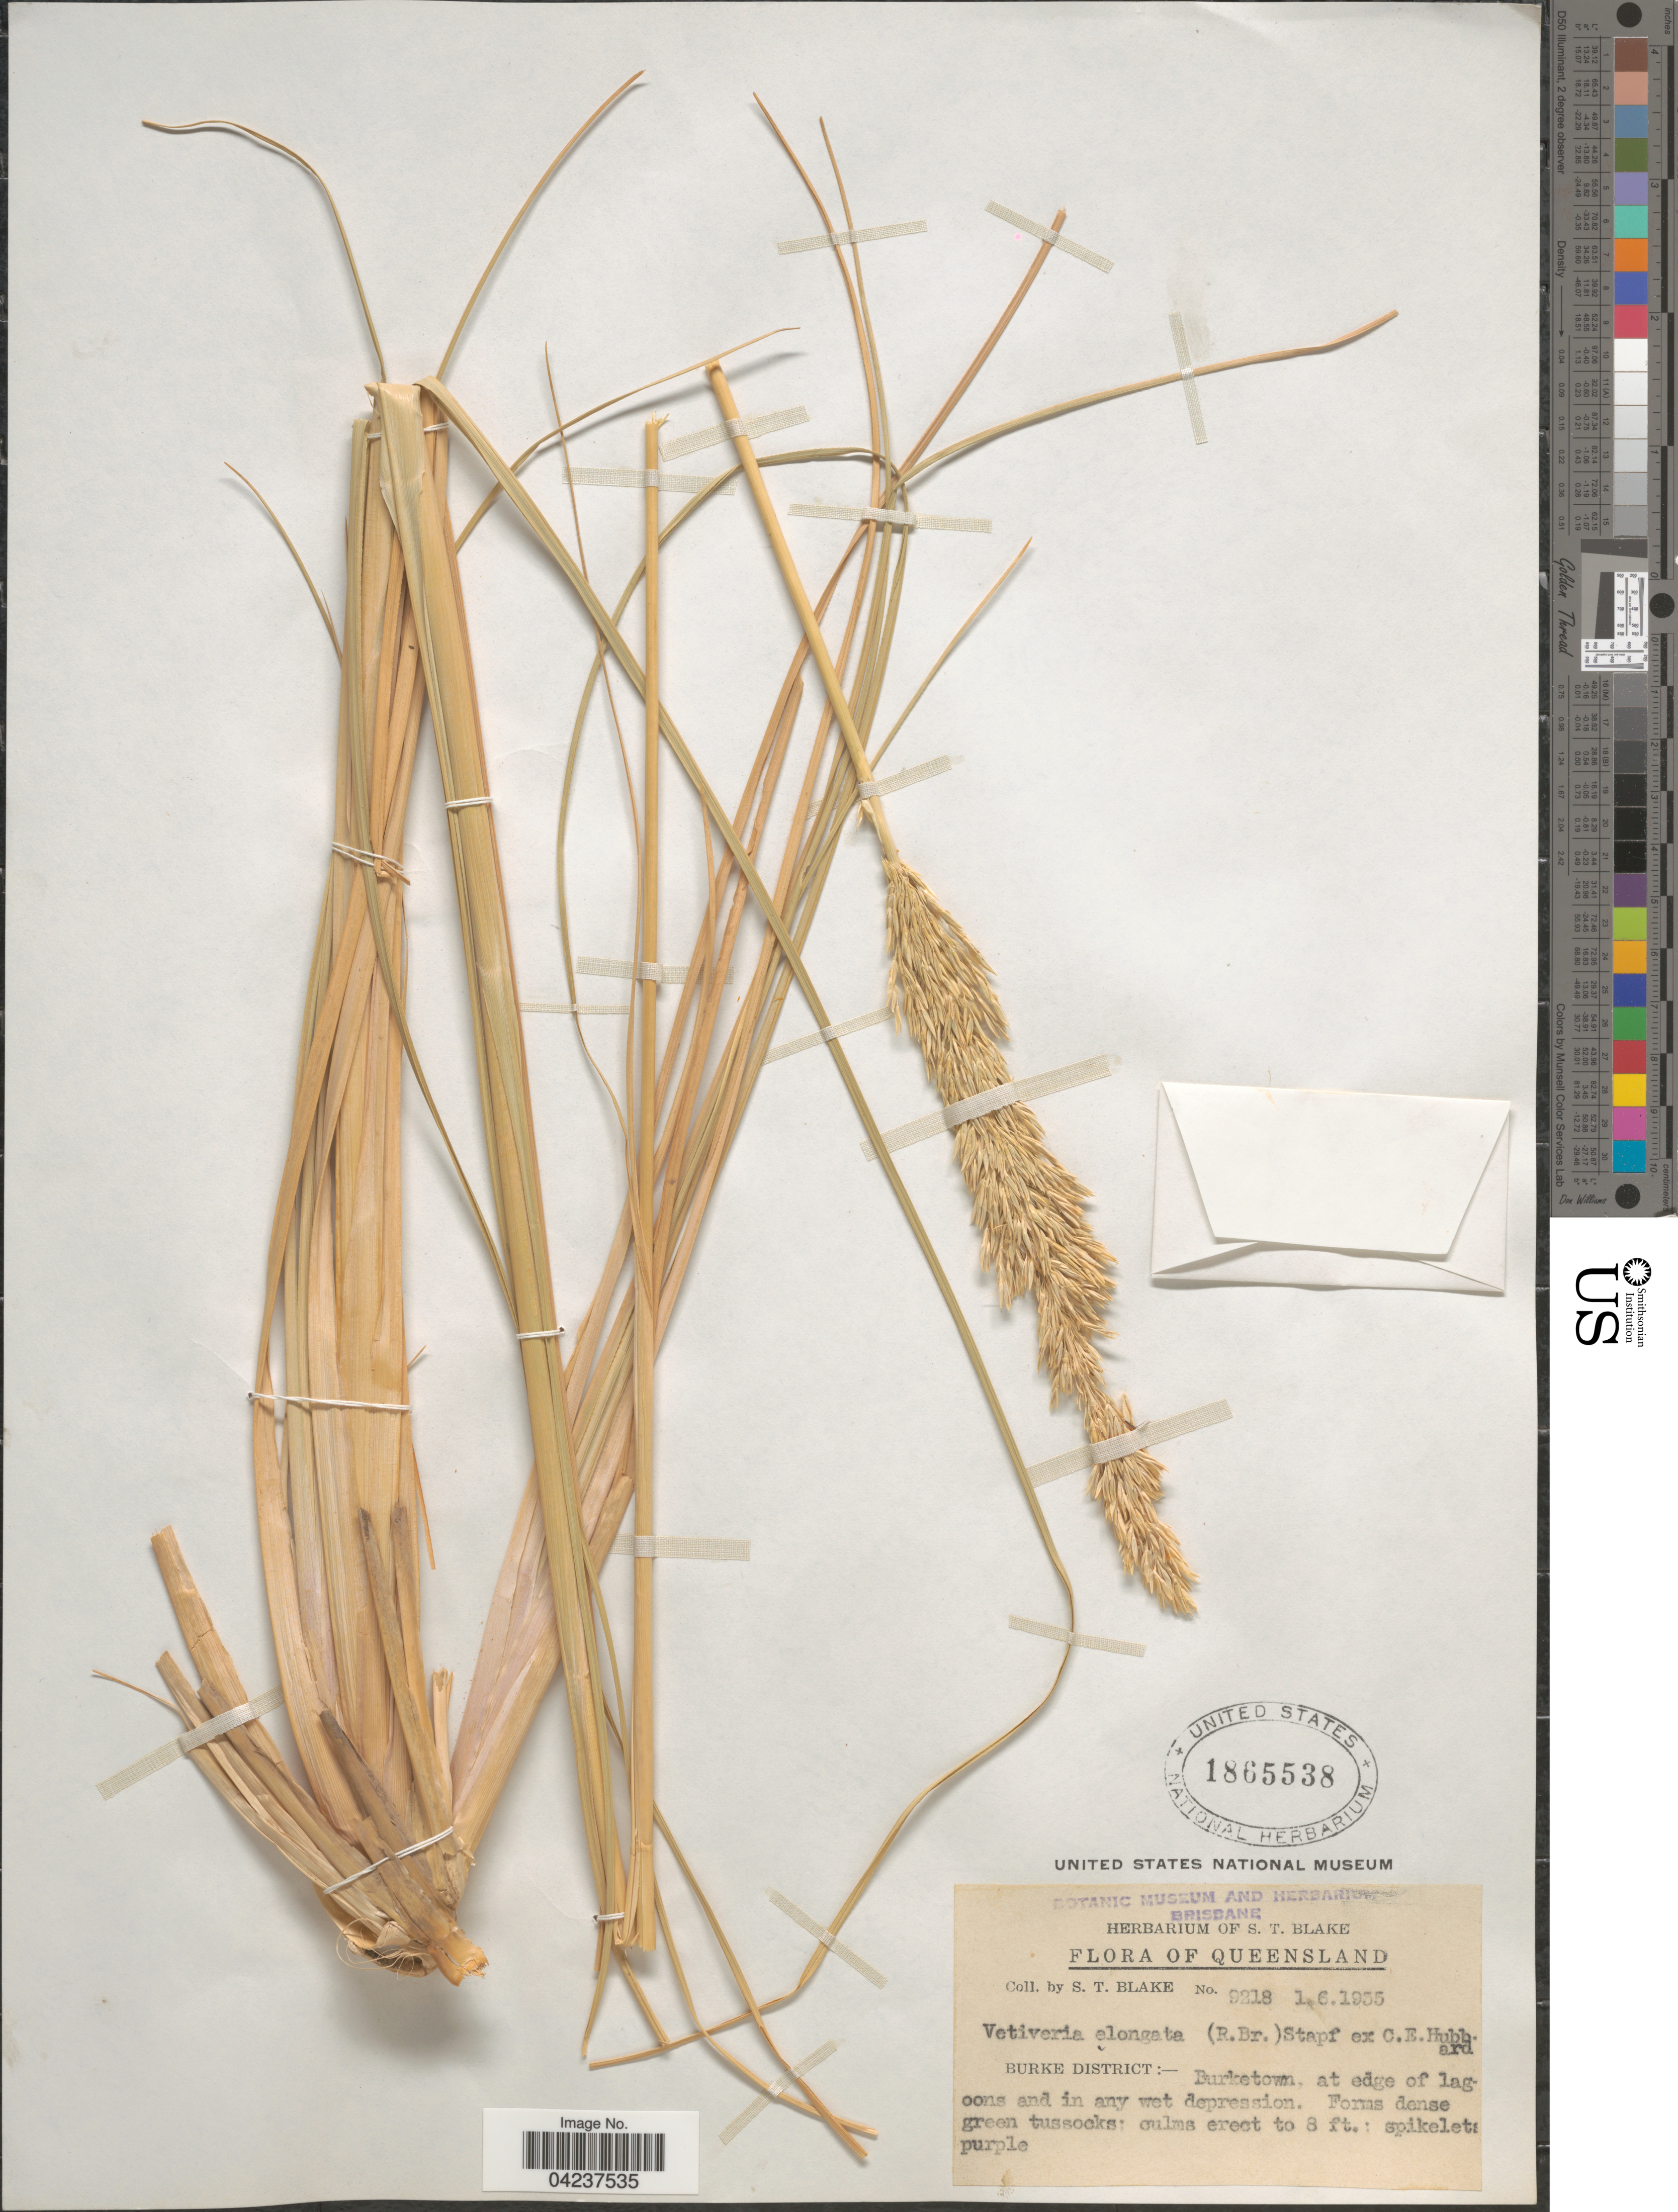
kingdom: Plantae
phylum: Tracheophyta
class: Liliopsida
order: Poales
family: Poaceae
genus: Chrysopogon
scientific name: Chrysopogon elongatus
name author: (R. Br.) Benth.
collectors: S. T. Blake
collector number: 9218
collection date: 1955-06-01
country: Australia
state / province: Queensland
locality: Burke District:- Burketown, at edge of lagoons and in any wet depression.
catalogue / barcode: US 1865538